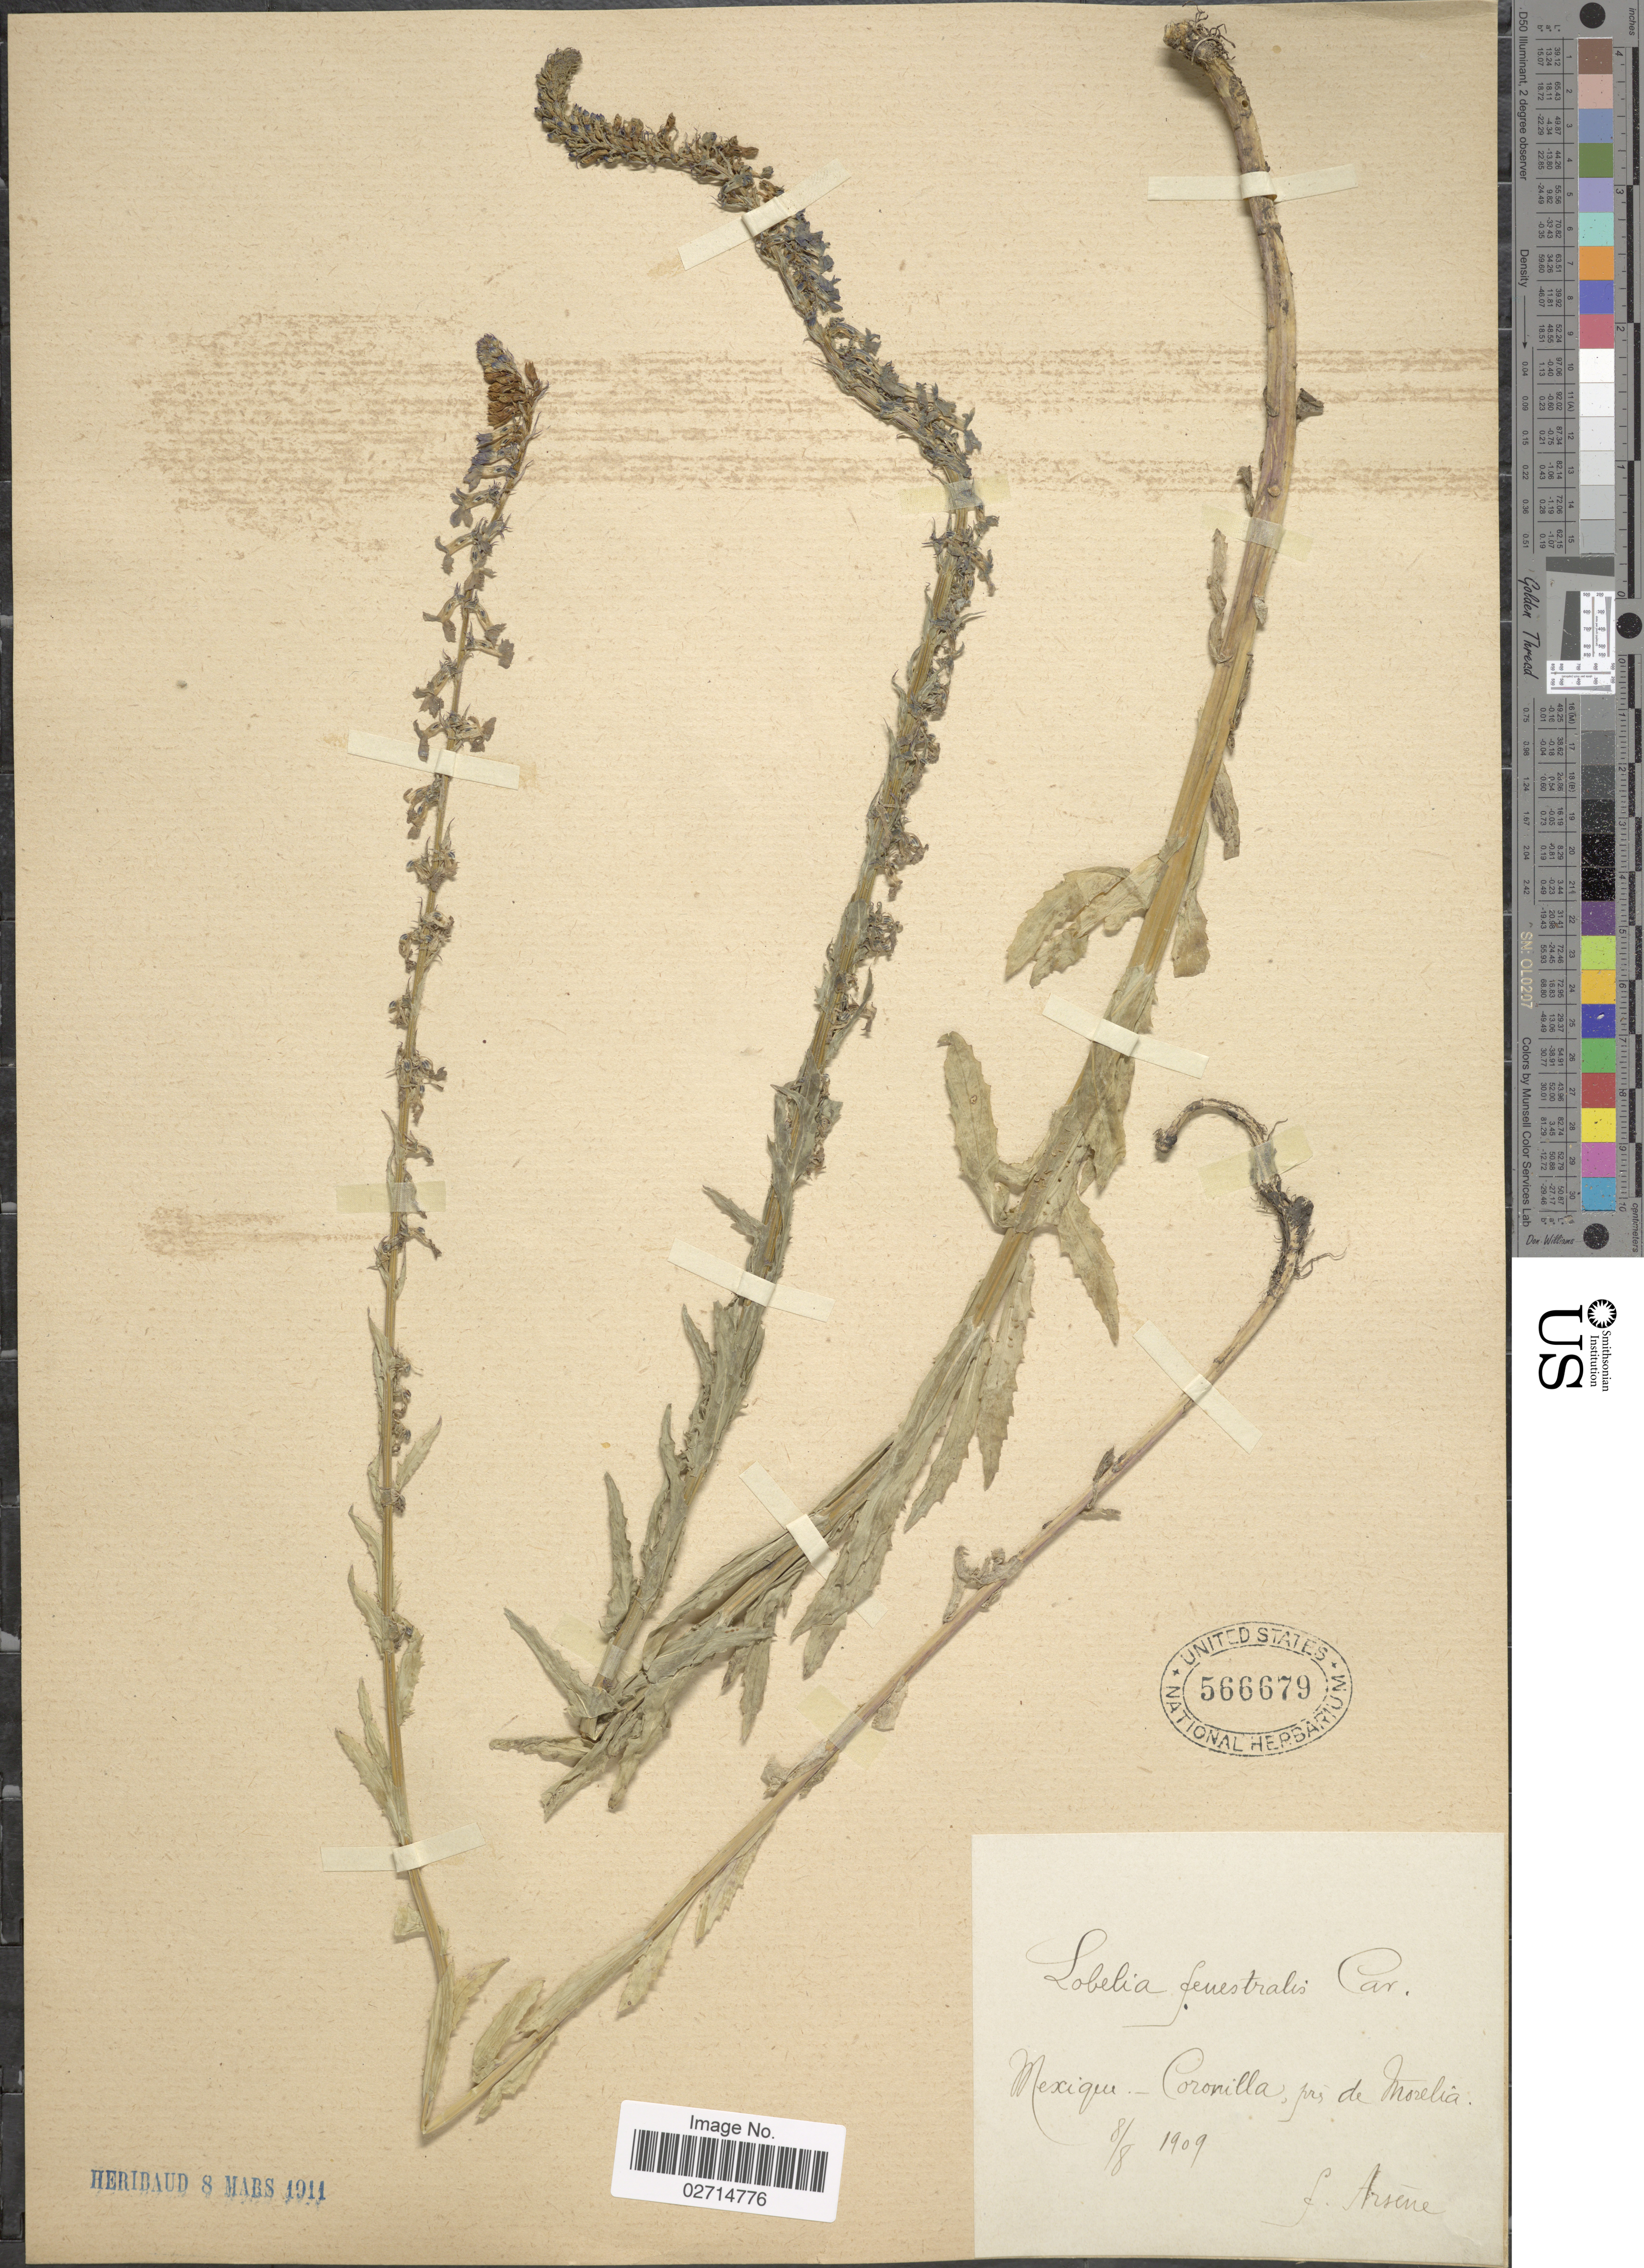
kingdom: Plantae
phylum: Tracheophyta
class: Magnoliopsida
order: Asterales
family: Campanulaceae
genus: Lobelia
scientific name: Lobelia fenestralis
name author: Cav.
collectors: F. Arsène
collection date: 1909-08-08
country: Mexico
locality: Coronilla, pres de Morelia.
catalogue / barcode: US 566679